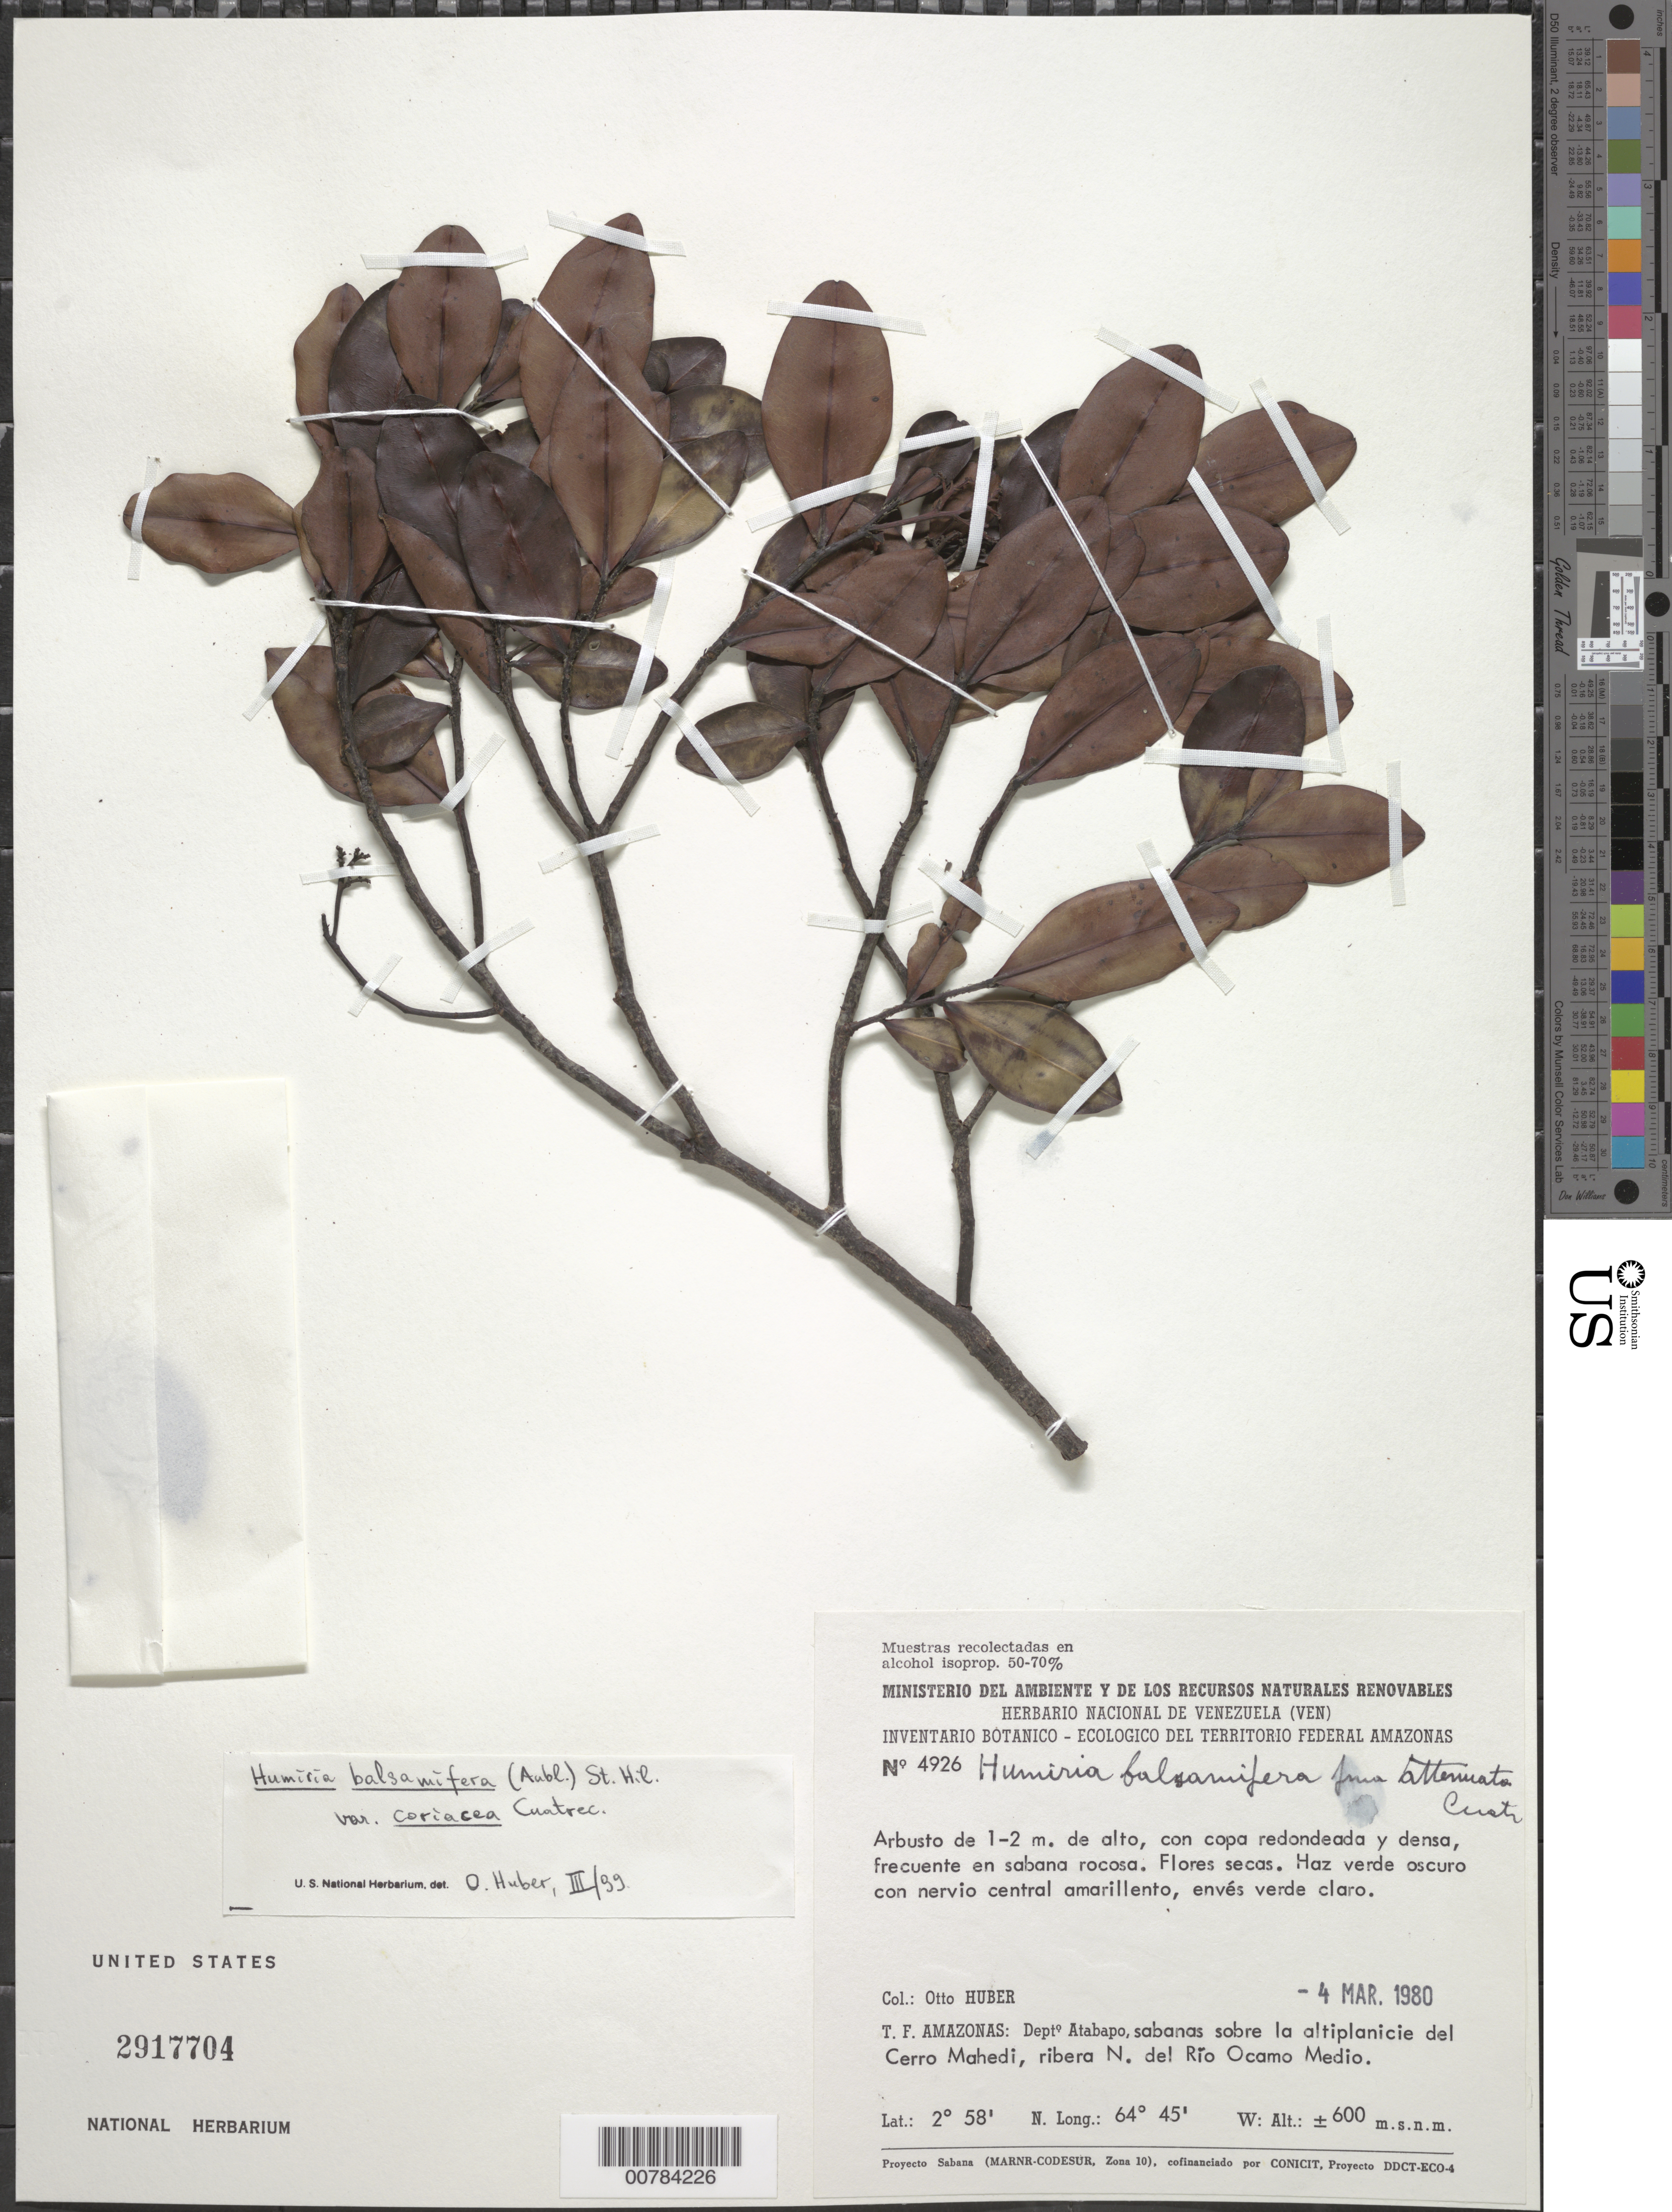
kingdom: Plantae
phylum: Tracheophyta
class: Magnoliopsida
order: Malpighiales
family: Humiriaceae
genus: Humiria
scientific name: Humiria balsamifera var. coriacea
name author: Cuatrec.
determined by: Huber, Otto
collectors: O. Huber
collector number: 4926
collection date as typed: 4-Mar-80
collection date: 1980-03-04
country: Venezuela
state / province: Amazonas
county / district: Atabapo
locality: Cerro Mahedi, N del Río Ocamo Medio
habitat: Sabanas sobre la altiplanicie del cerro; sabana rocosa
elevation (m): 600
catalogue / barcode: US 2917704